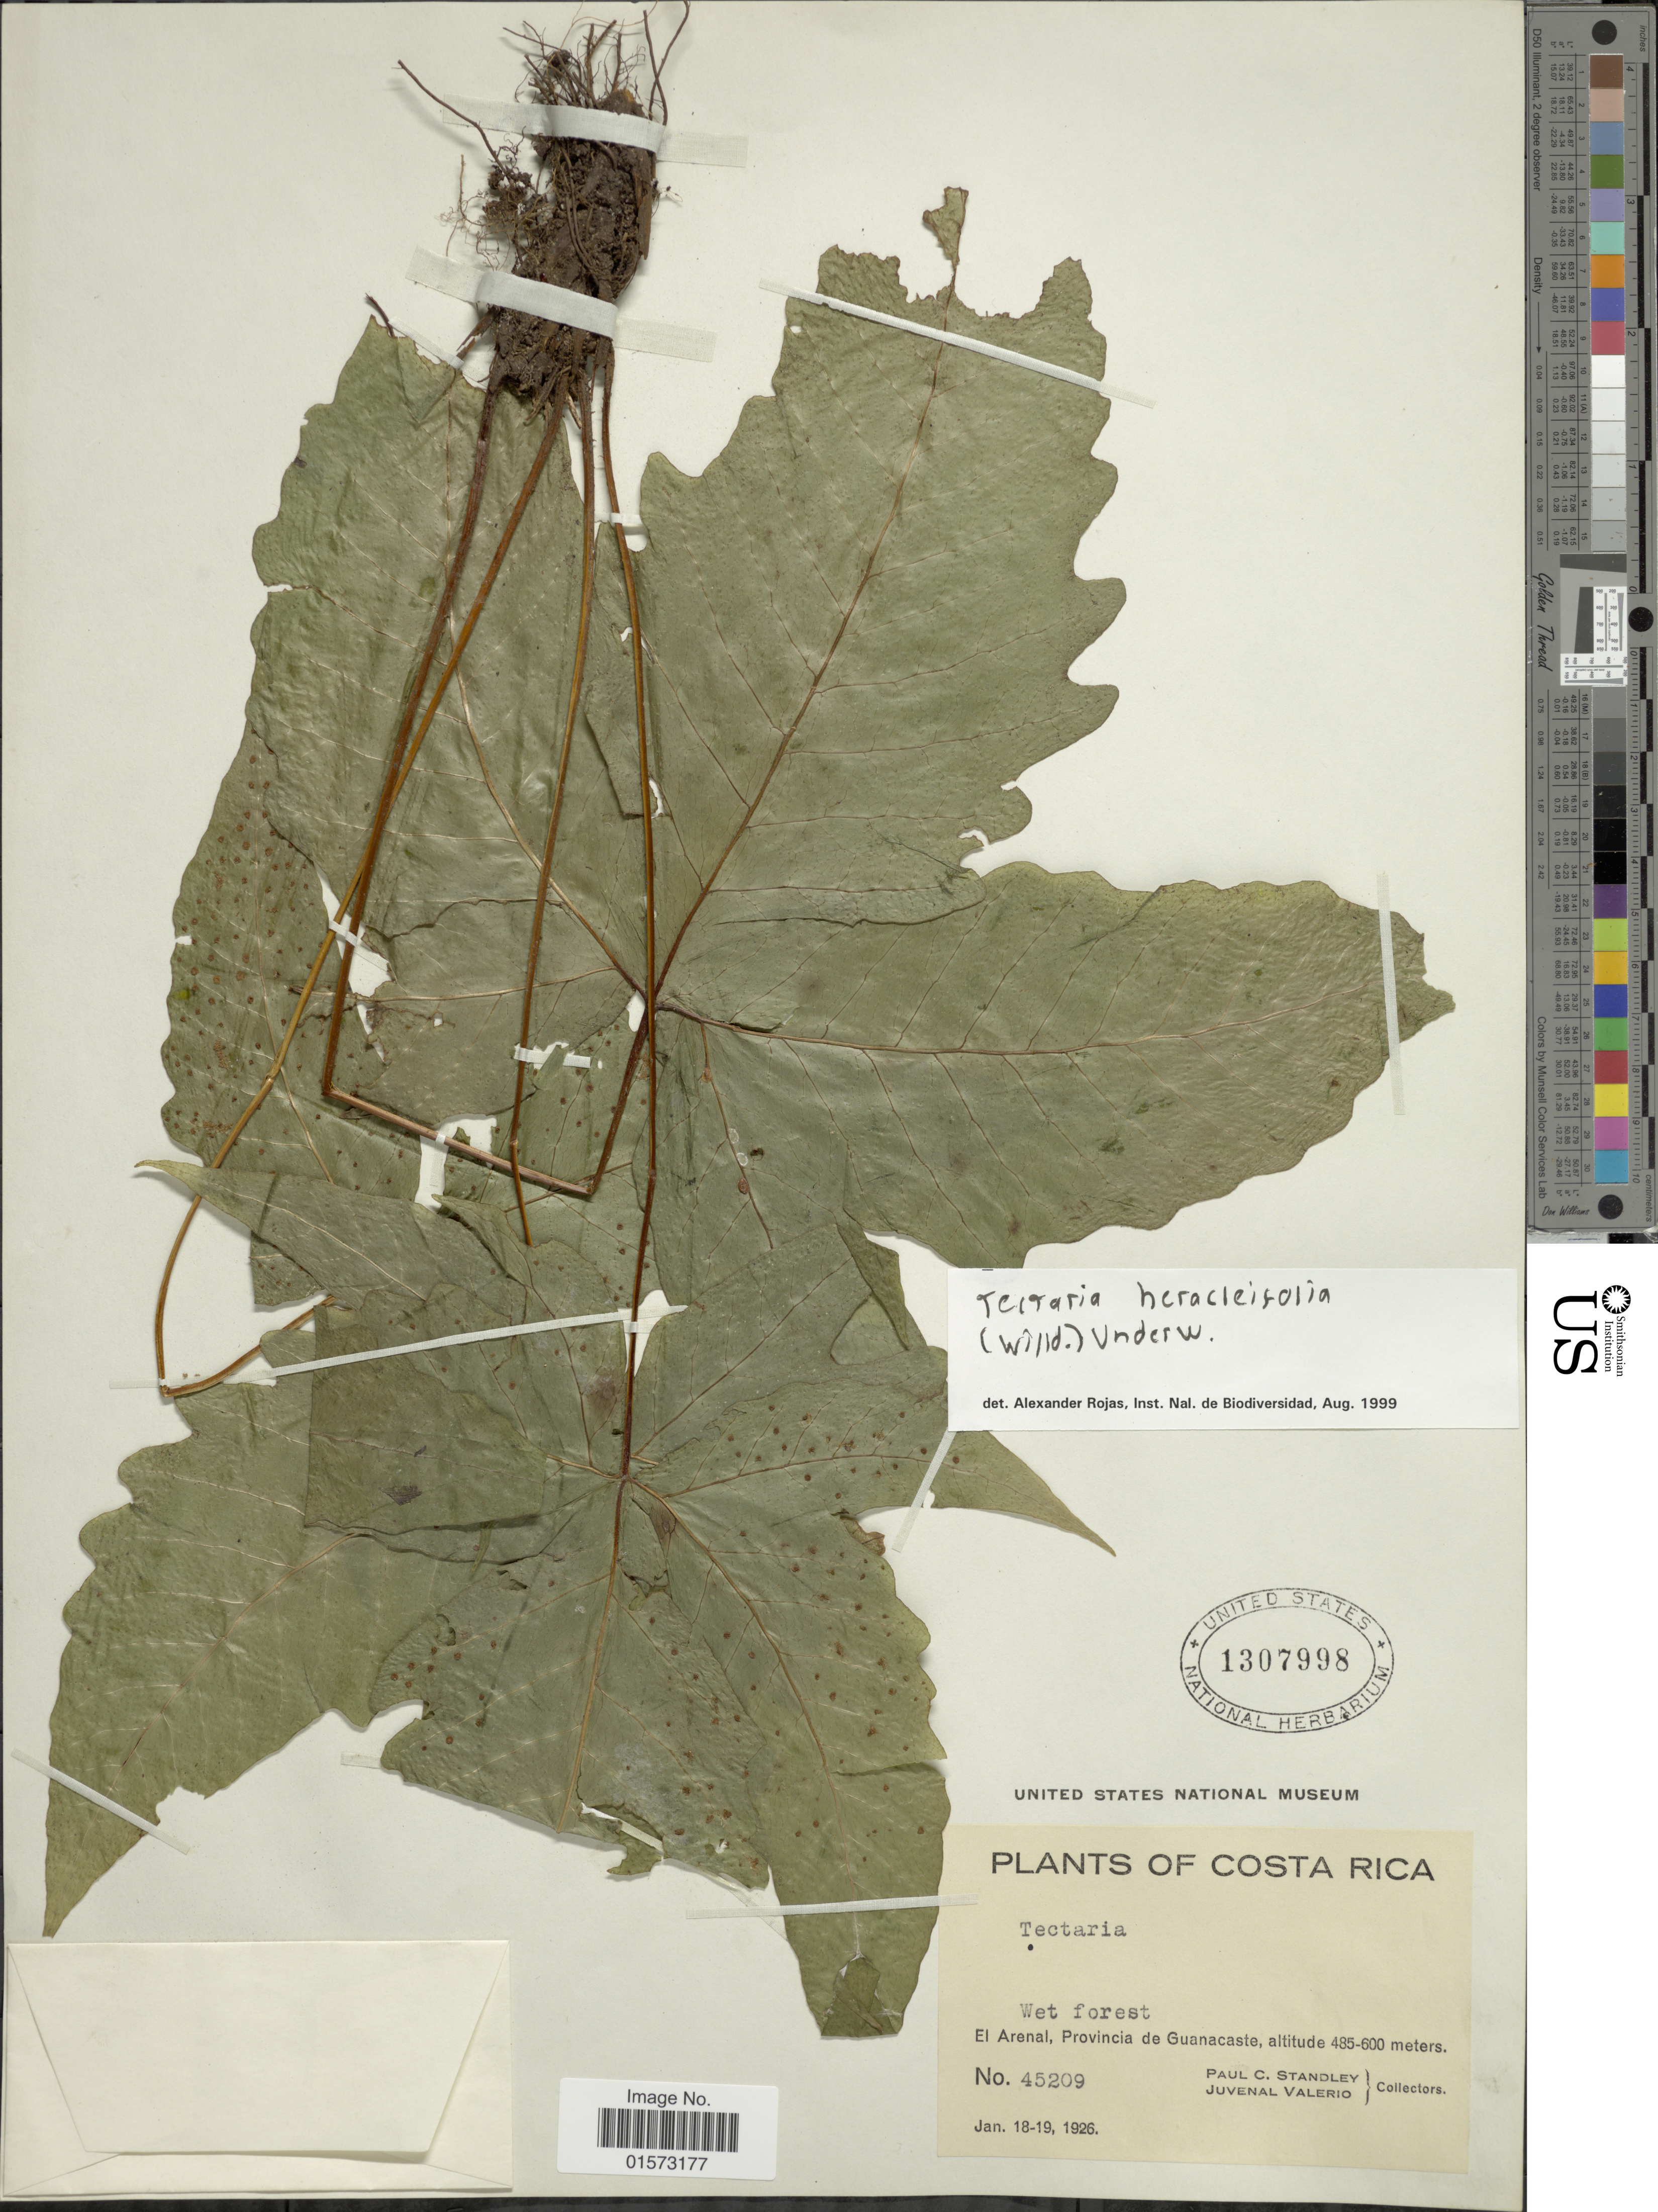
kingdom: Plantae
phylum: Tracheophyta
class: Polypodiopsida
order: Polypodiales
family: Tectariaceae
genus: Tectaria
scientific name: Tectaria heracleifolia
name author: (Willd.) Underw.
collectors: P. C. Standley & J. Valerio R.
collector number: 45209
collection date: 1926-01-18/1926-01-19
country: Costa Rica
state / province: Guanacaste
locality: El Arenal, Provincia de Guanacaste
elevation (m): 485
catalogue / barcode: US 1307998